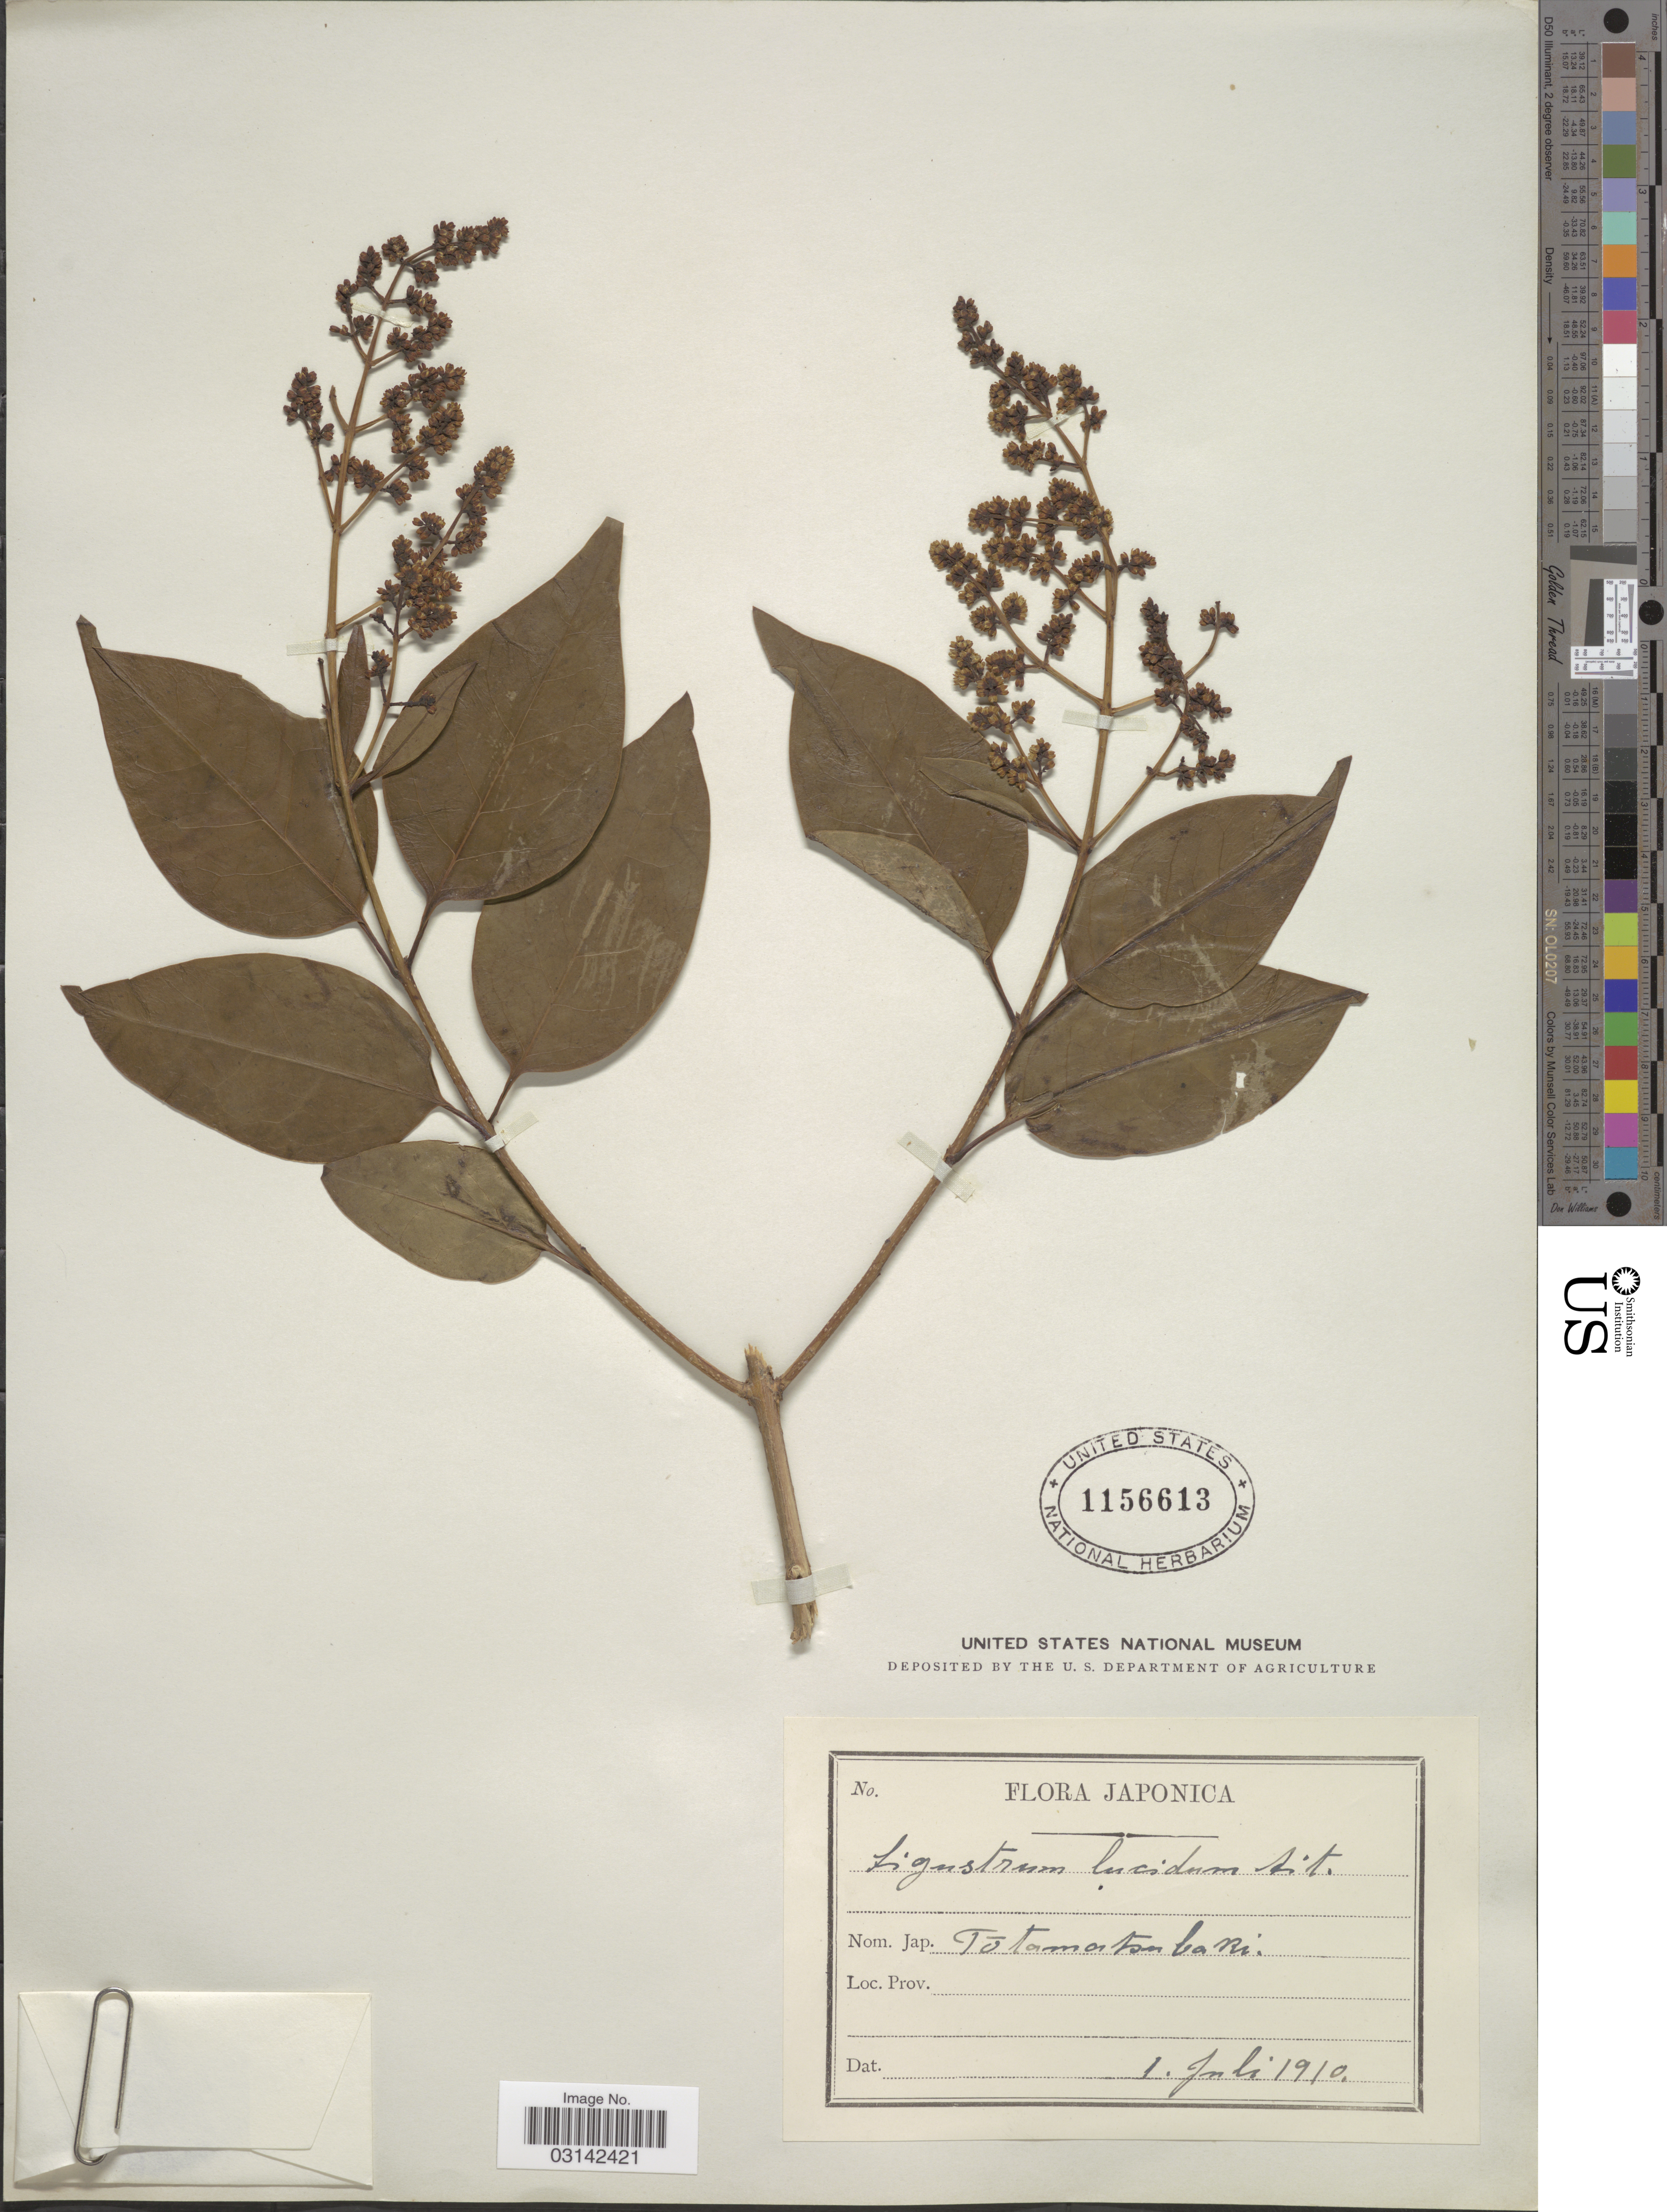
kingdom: Plantae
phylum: Tracheophyta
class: Magnoliopsida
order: Lamiales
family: Oleaceae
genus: Ligustrum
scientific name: Ligustrum lucidum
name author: W.T. Aiton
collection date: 1910-07-01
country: Japan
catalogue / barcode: US 1156613